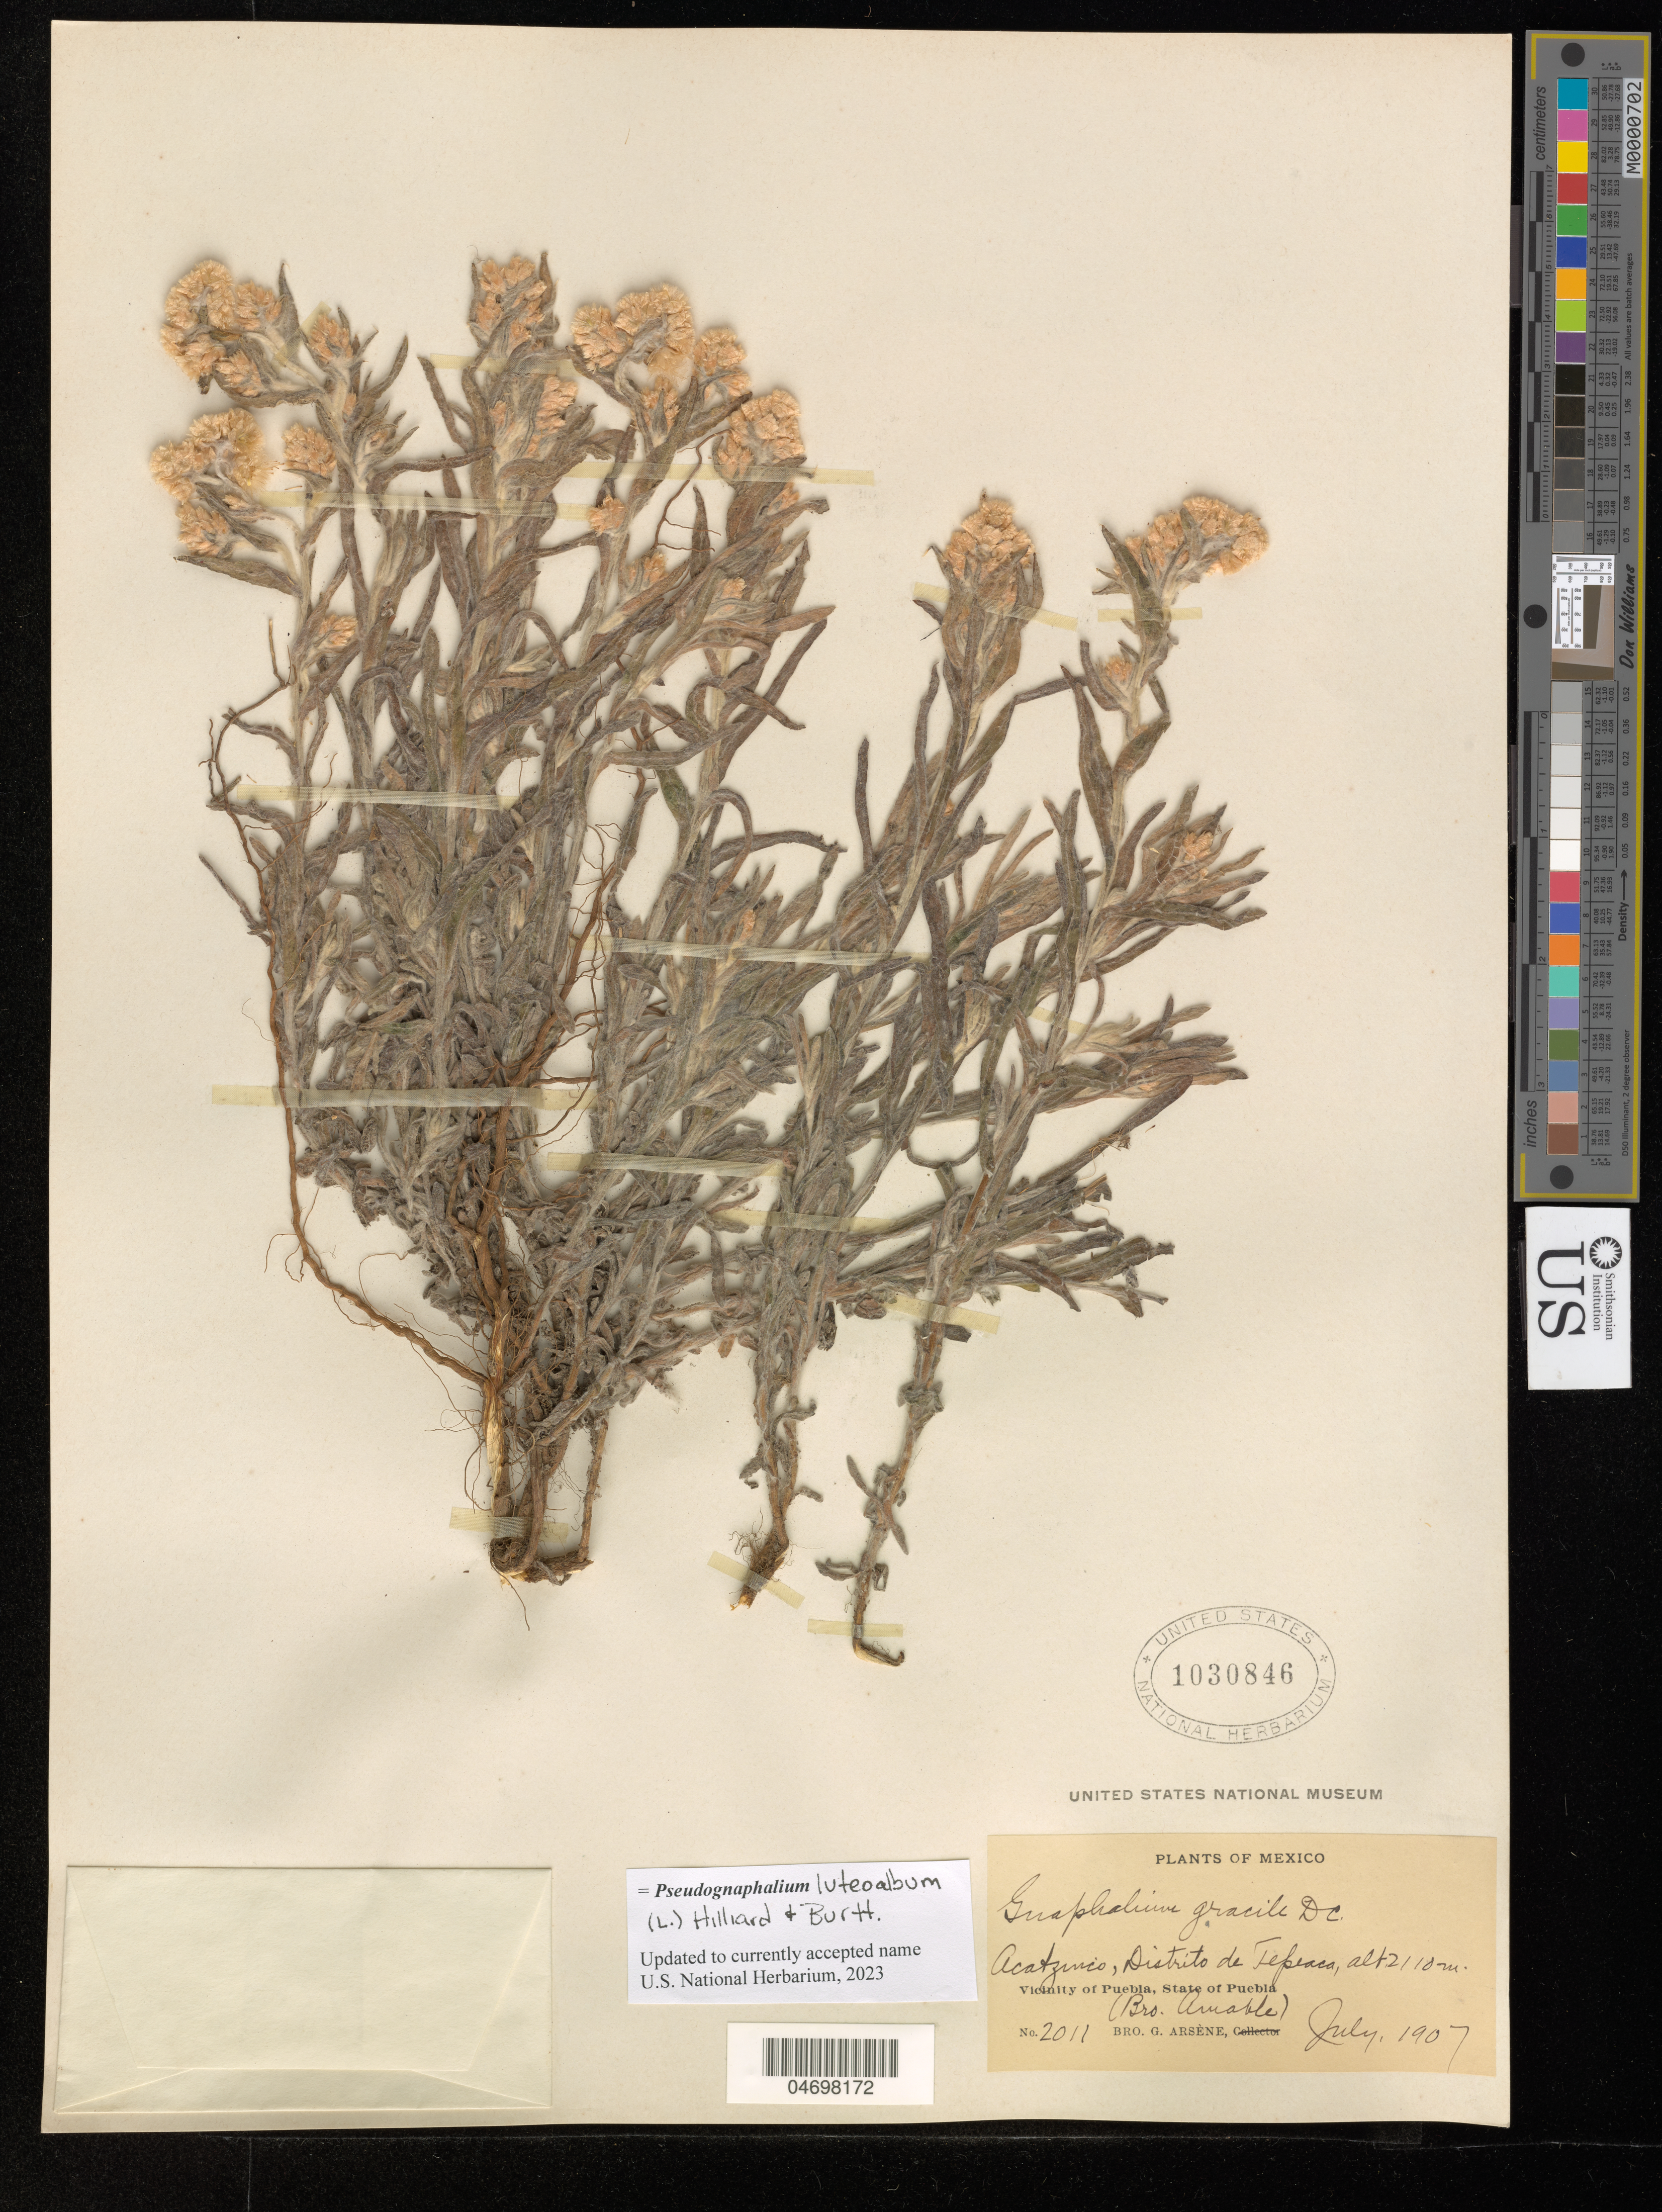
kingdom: Plantae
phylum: Tracheophyta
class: Magnoliopsida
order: Asterales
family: Asteraceae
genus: Pseudognaphalium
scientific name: Pseudognaphalium luteoalbum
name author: (L.) Hilliard & B.L. Burtt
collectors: Bro. G. Arsène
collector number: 2011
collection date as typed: Jul 1907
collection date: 1907-07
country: Mexico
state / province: Puebla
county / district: Tepeaca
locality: Vicinity of Puebla.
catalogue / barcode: US 1030846